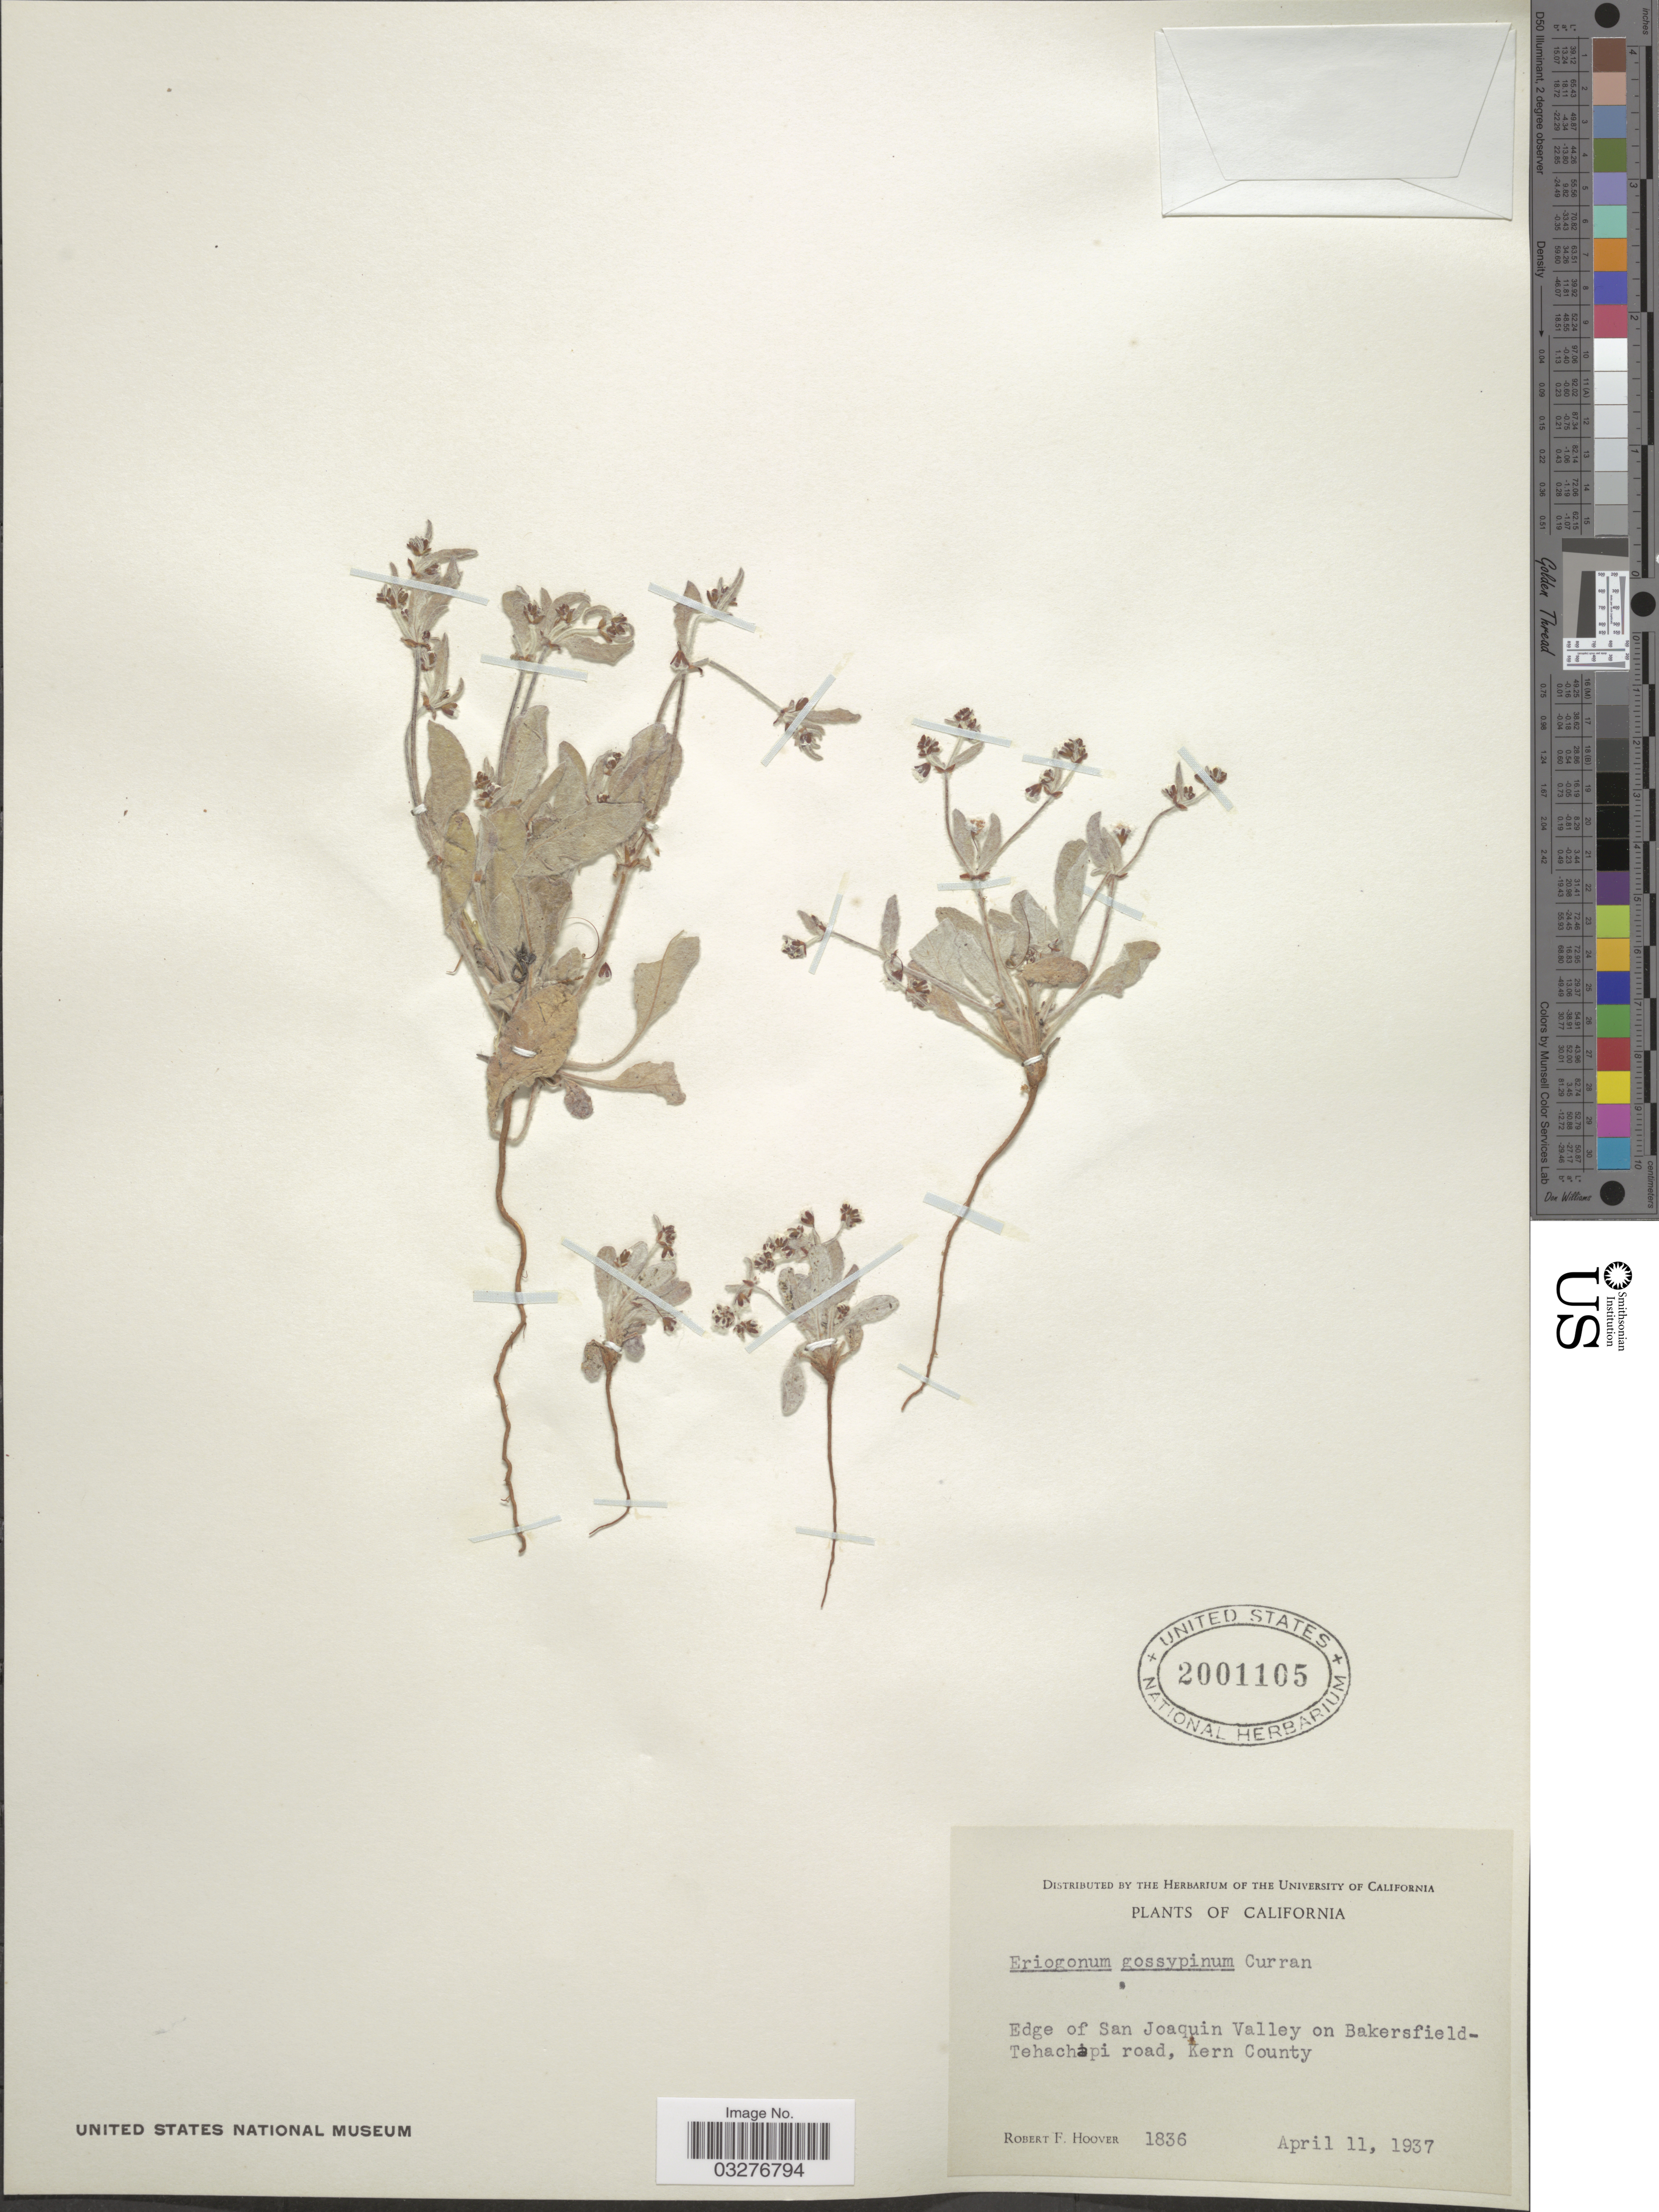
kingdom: Plantae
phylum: Tracheophyta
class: Magnoliopsida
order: Caryophyllales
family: Polygonaceae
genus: Eriogonum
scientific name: Eriogonum gossypinum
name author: Curran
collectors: R. F. Hoover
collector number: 1836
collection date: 1937-04-11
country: United States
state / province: California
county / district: Kern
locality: Edge of San Joaquin Valley on Bakersfield-Tehachapi road, Kern County.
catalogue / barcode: US 2001105